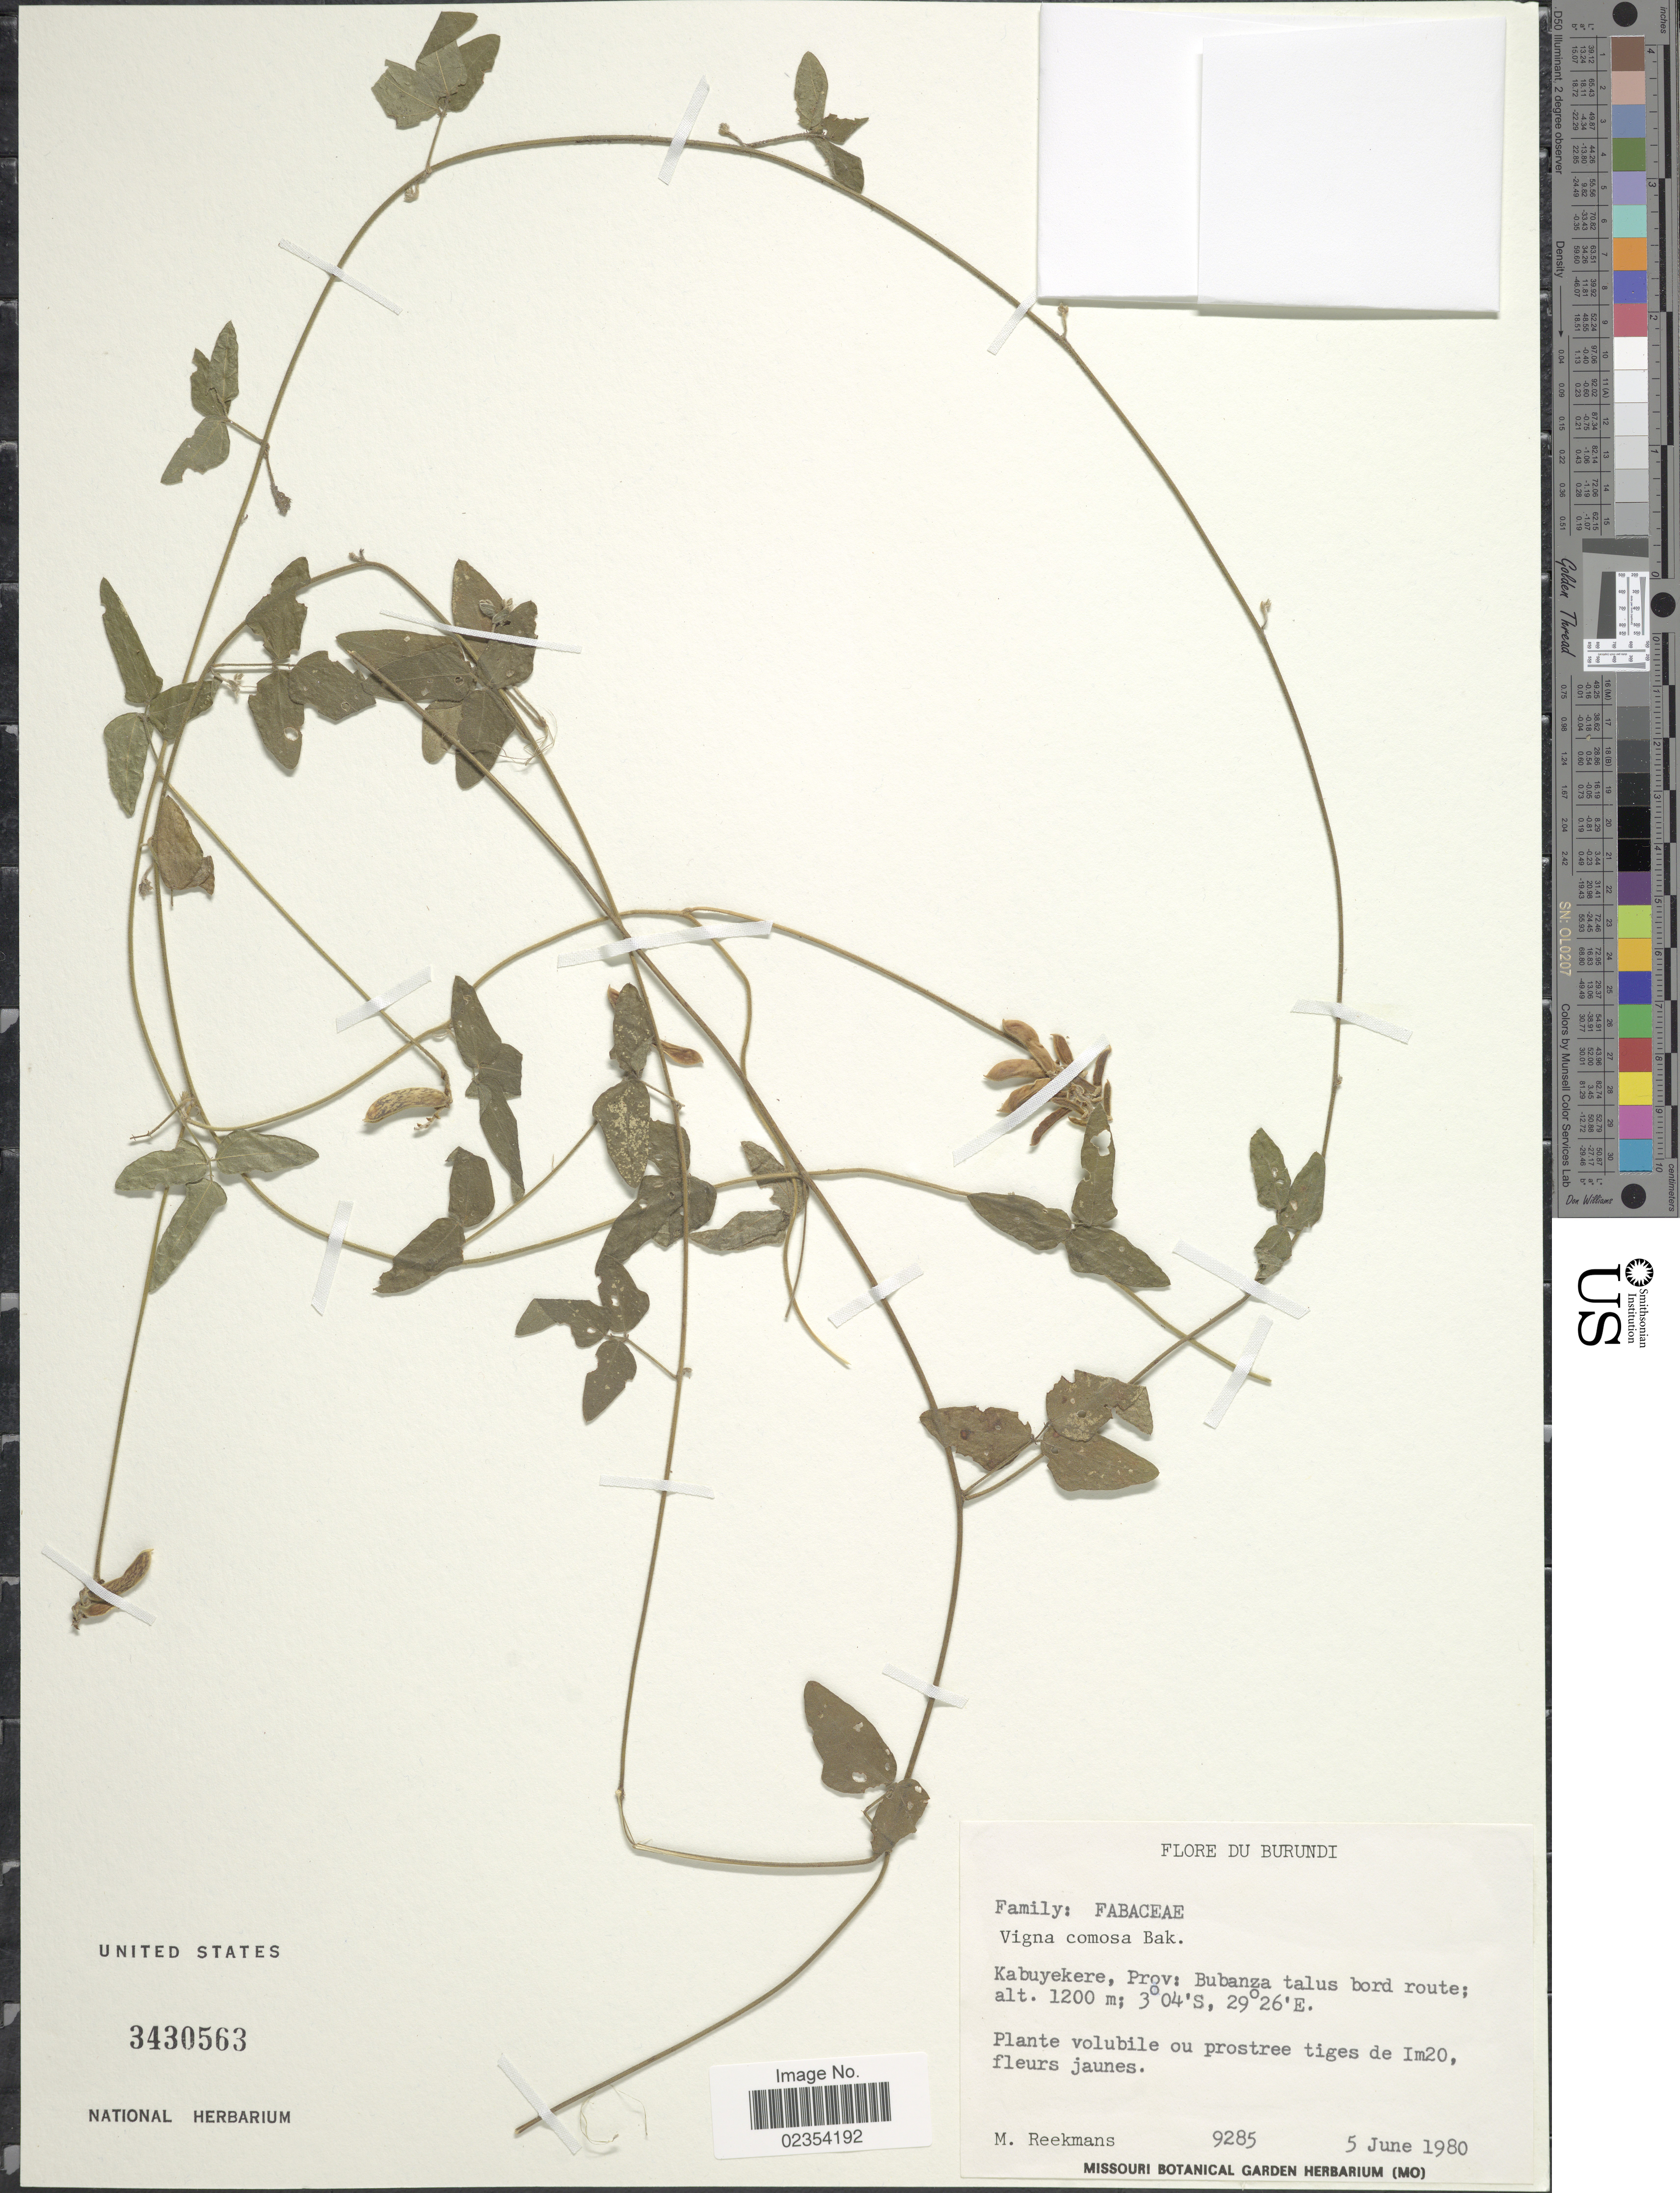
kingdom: Plantae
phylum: Tracheophyta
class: Magnoliopsida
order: Fabales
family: Fabaceae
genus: Vigna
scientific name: Vigna comosa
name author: Baker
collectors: M. Reekmans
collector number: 3285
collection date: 1980-06-05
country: Burundi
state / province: Bubanza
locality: Kabuyekere, talus borde route.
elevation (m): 1200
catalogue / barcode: US 3430563